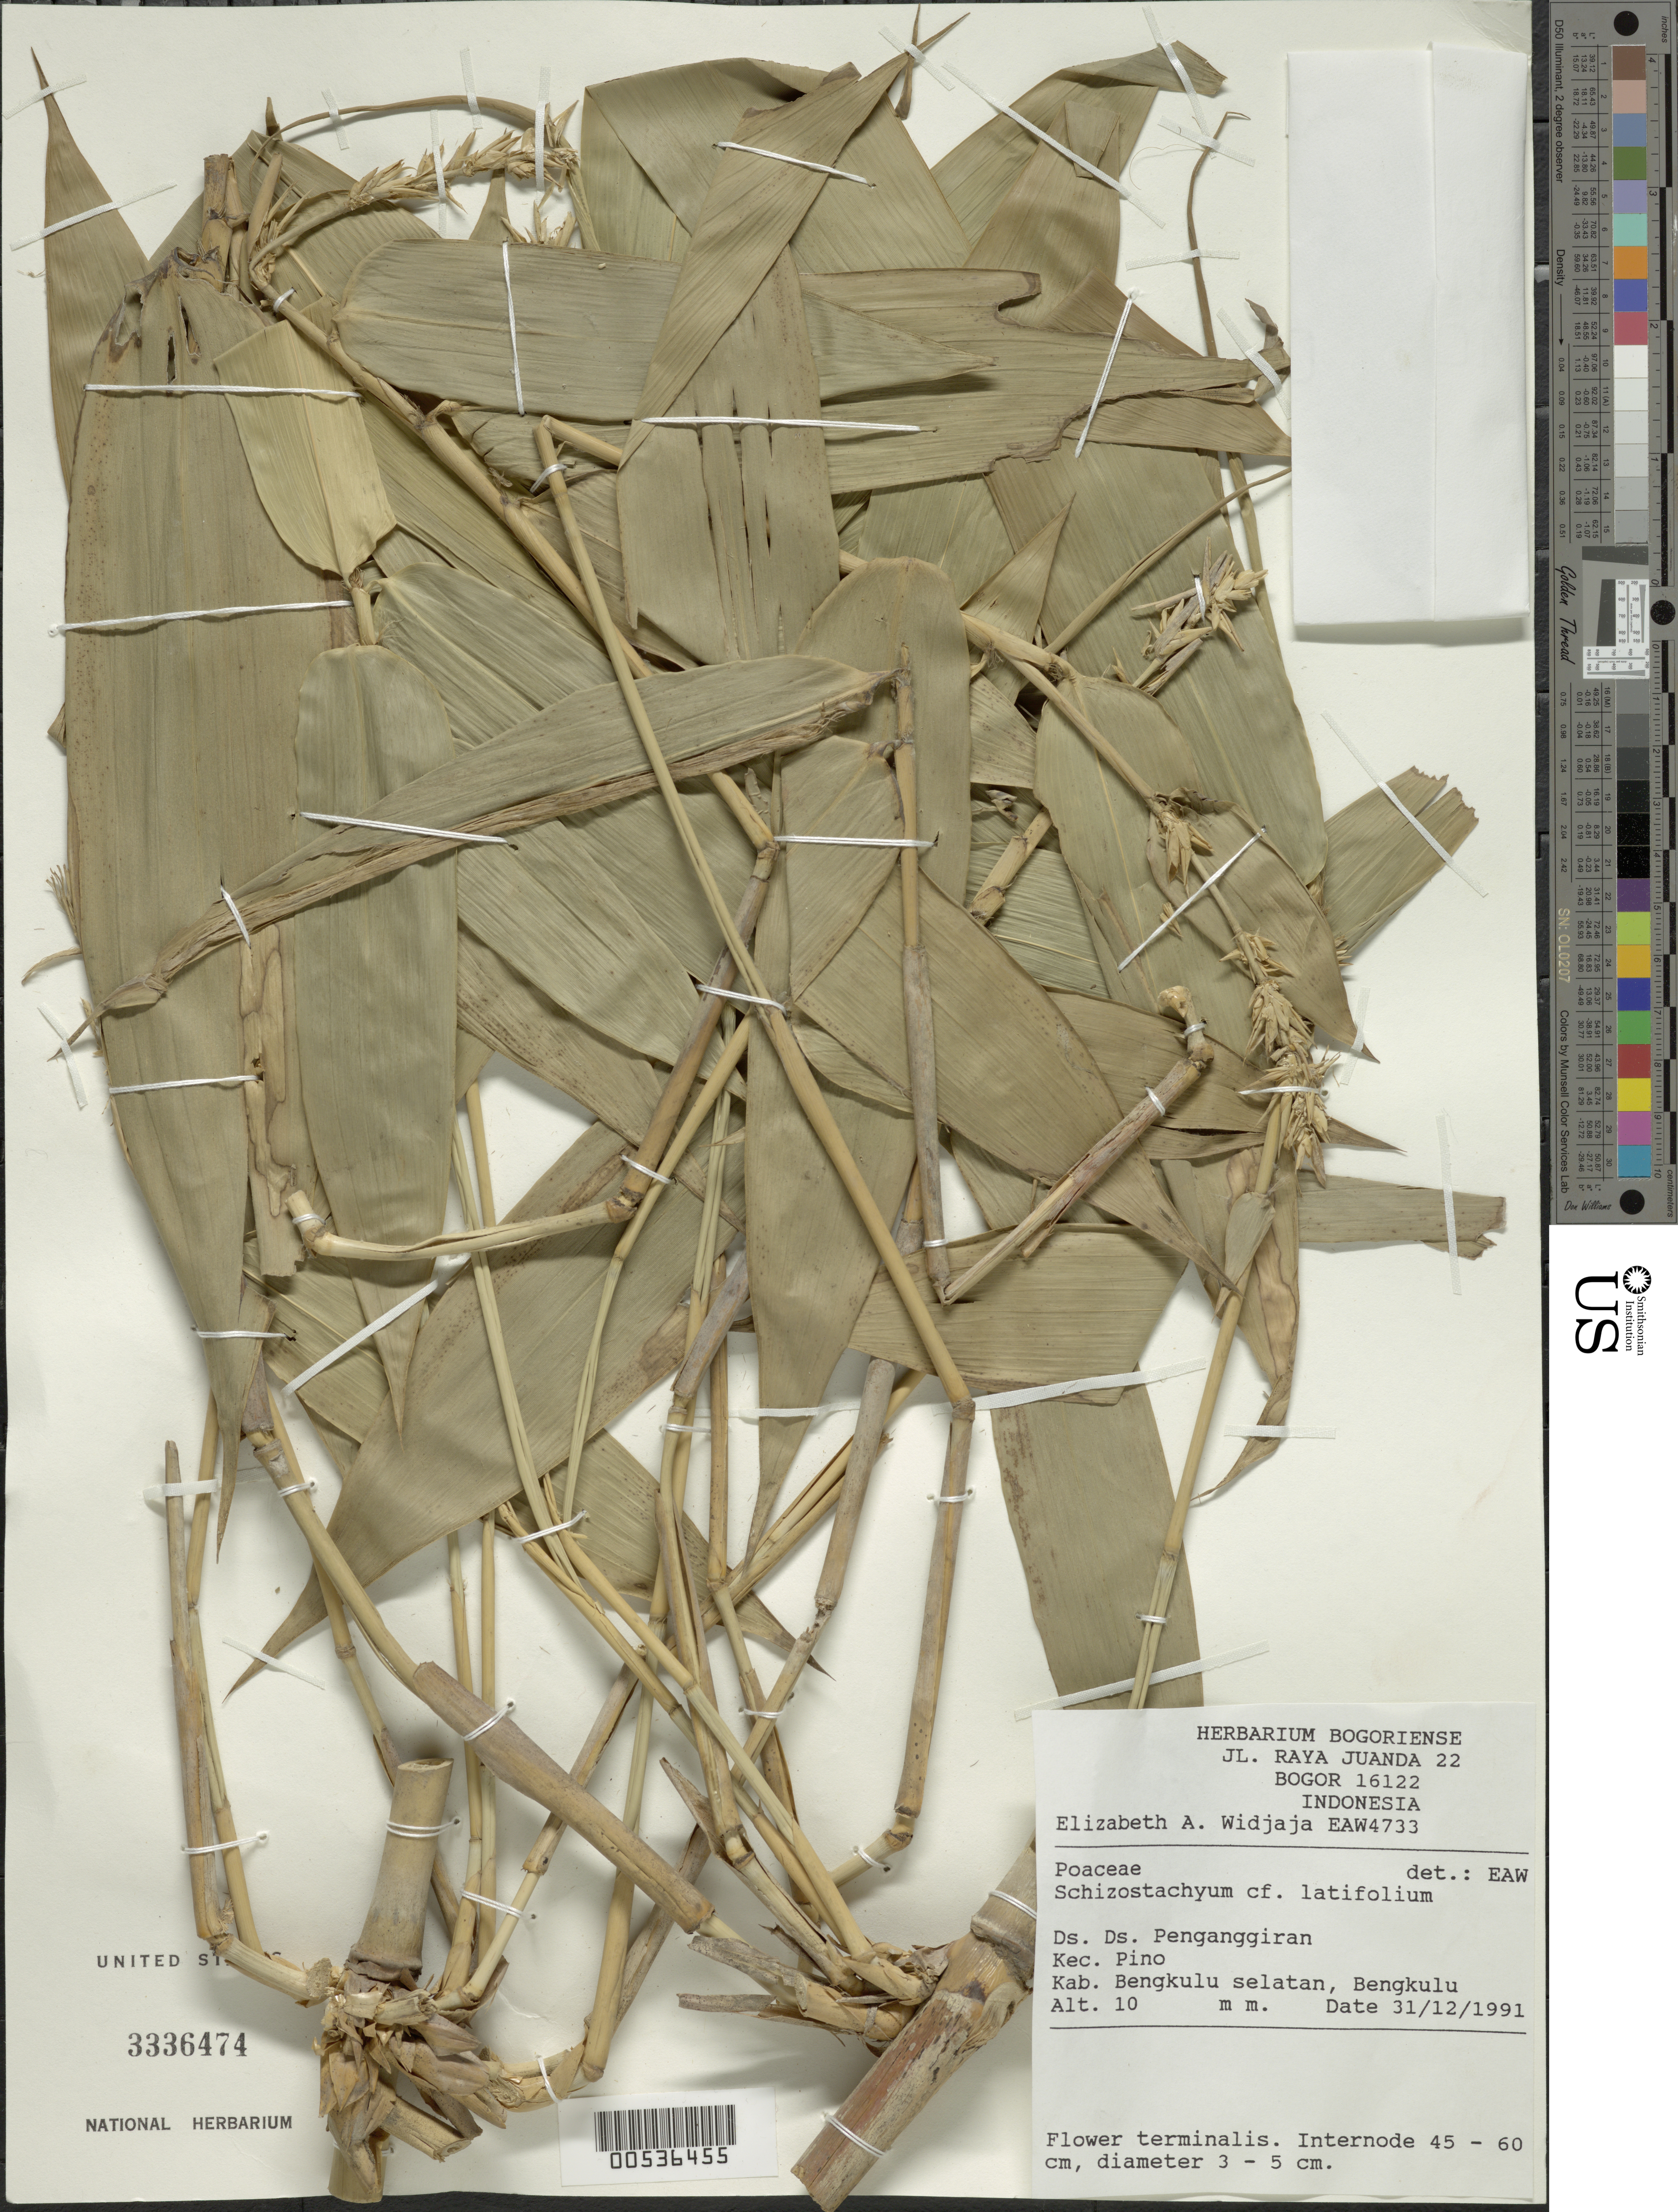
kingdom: Plantae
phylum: Tracheophyta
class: Liliopsida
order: Poales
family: Poaceae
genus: Schizostachyum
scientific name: Schizostachyum latifolium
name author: Gamble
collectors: E. A. Widjaja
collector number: Eaw4733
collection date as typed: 31 Dec 1991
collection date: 1991-12-31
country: Indonesia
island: Sumatra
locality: Bengkulu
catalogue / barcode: US 3336474